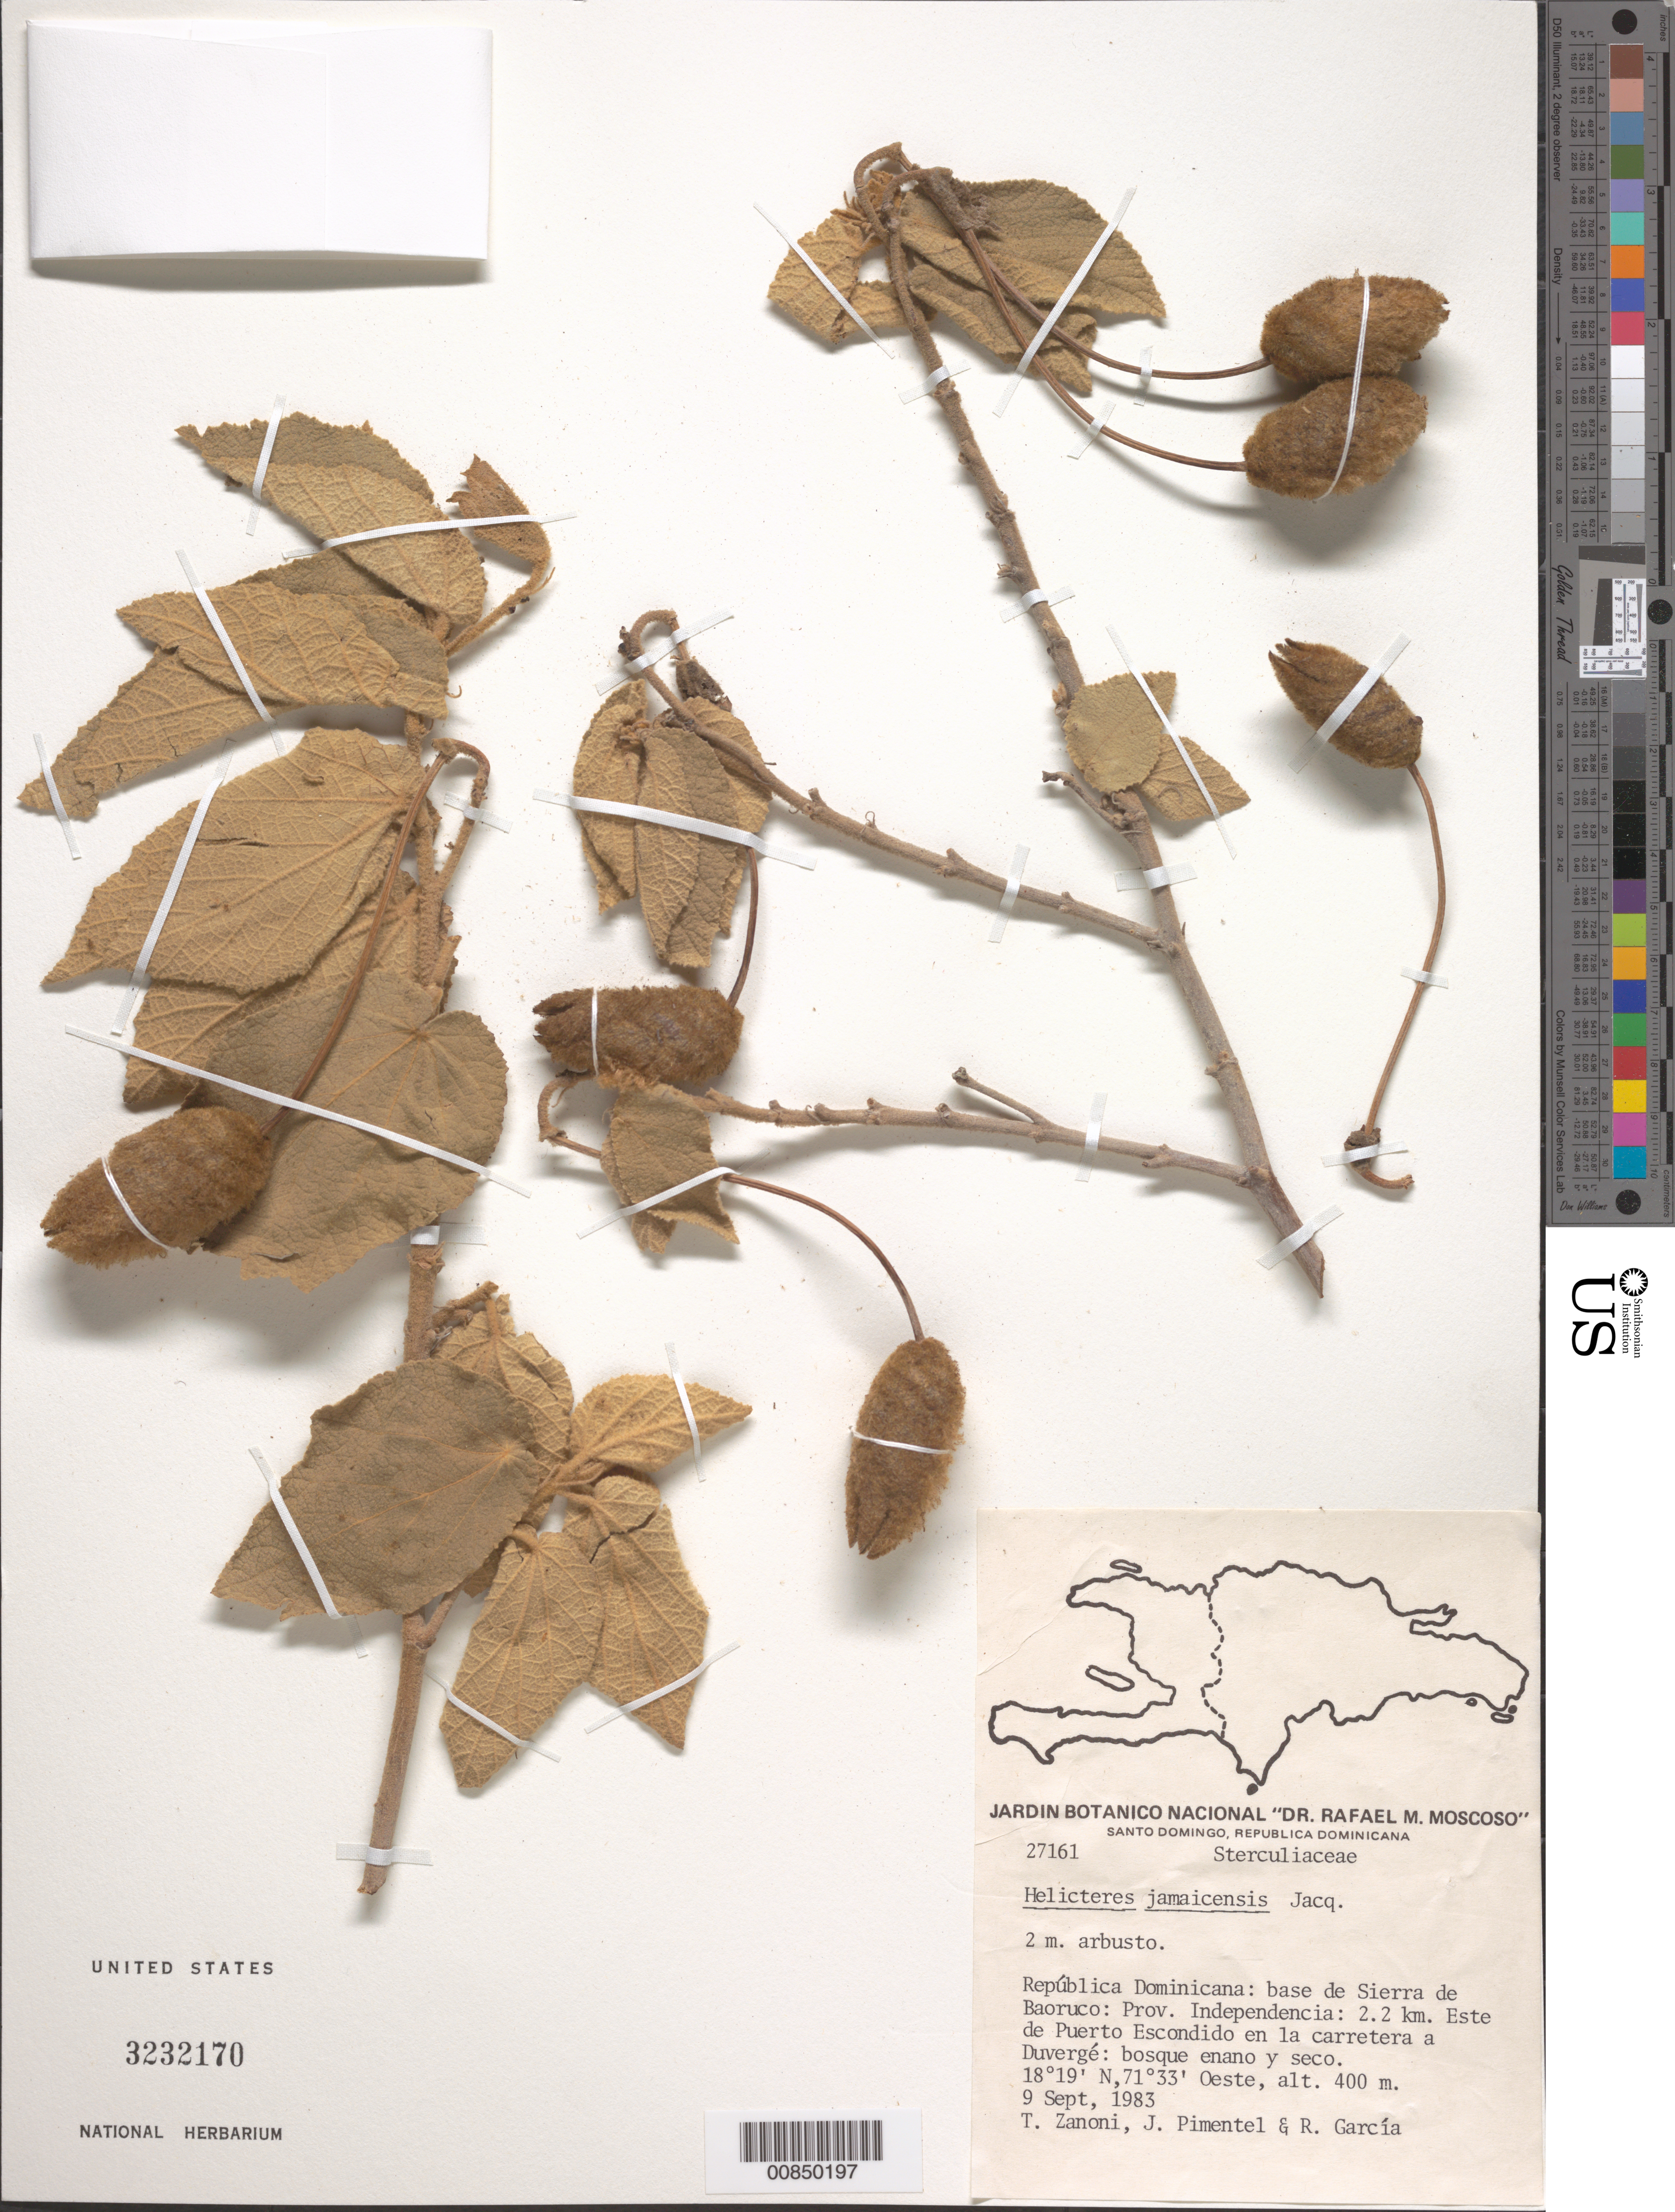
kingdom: Plantae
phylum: Tracheophyta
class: Magnoliopsida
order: Malvales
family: Malvaceae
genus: Helicteres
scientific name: Helicteres jamaicensis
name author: Jacq.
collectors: T. A. Zanoni, J. Pimentel & R. G. García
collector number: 27161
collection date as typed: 09 Sep 1983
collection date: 1983-09-09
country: Dominican Republic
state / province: Independencia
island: Hispaniola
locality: Base de Sierra de Baoruco, 2.2 km. Este de Puerto Escondido en la carretera a Duvergé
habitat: Bosque enano y seco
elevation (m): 400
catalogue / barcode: US 3232170